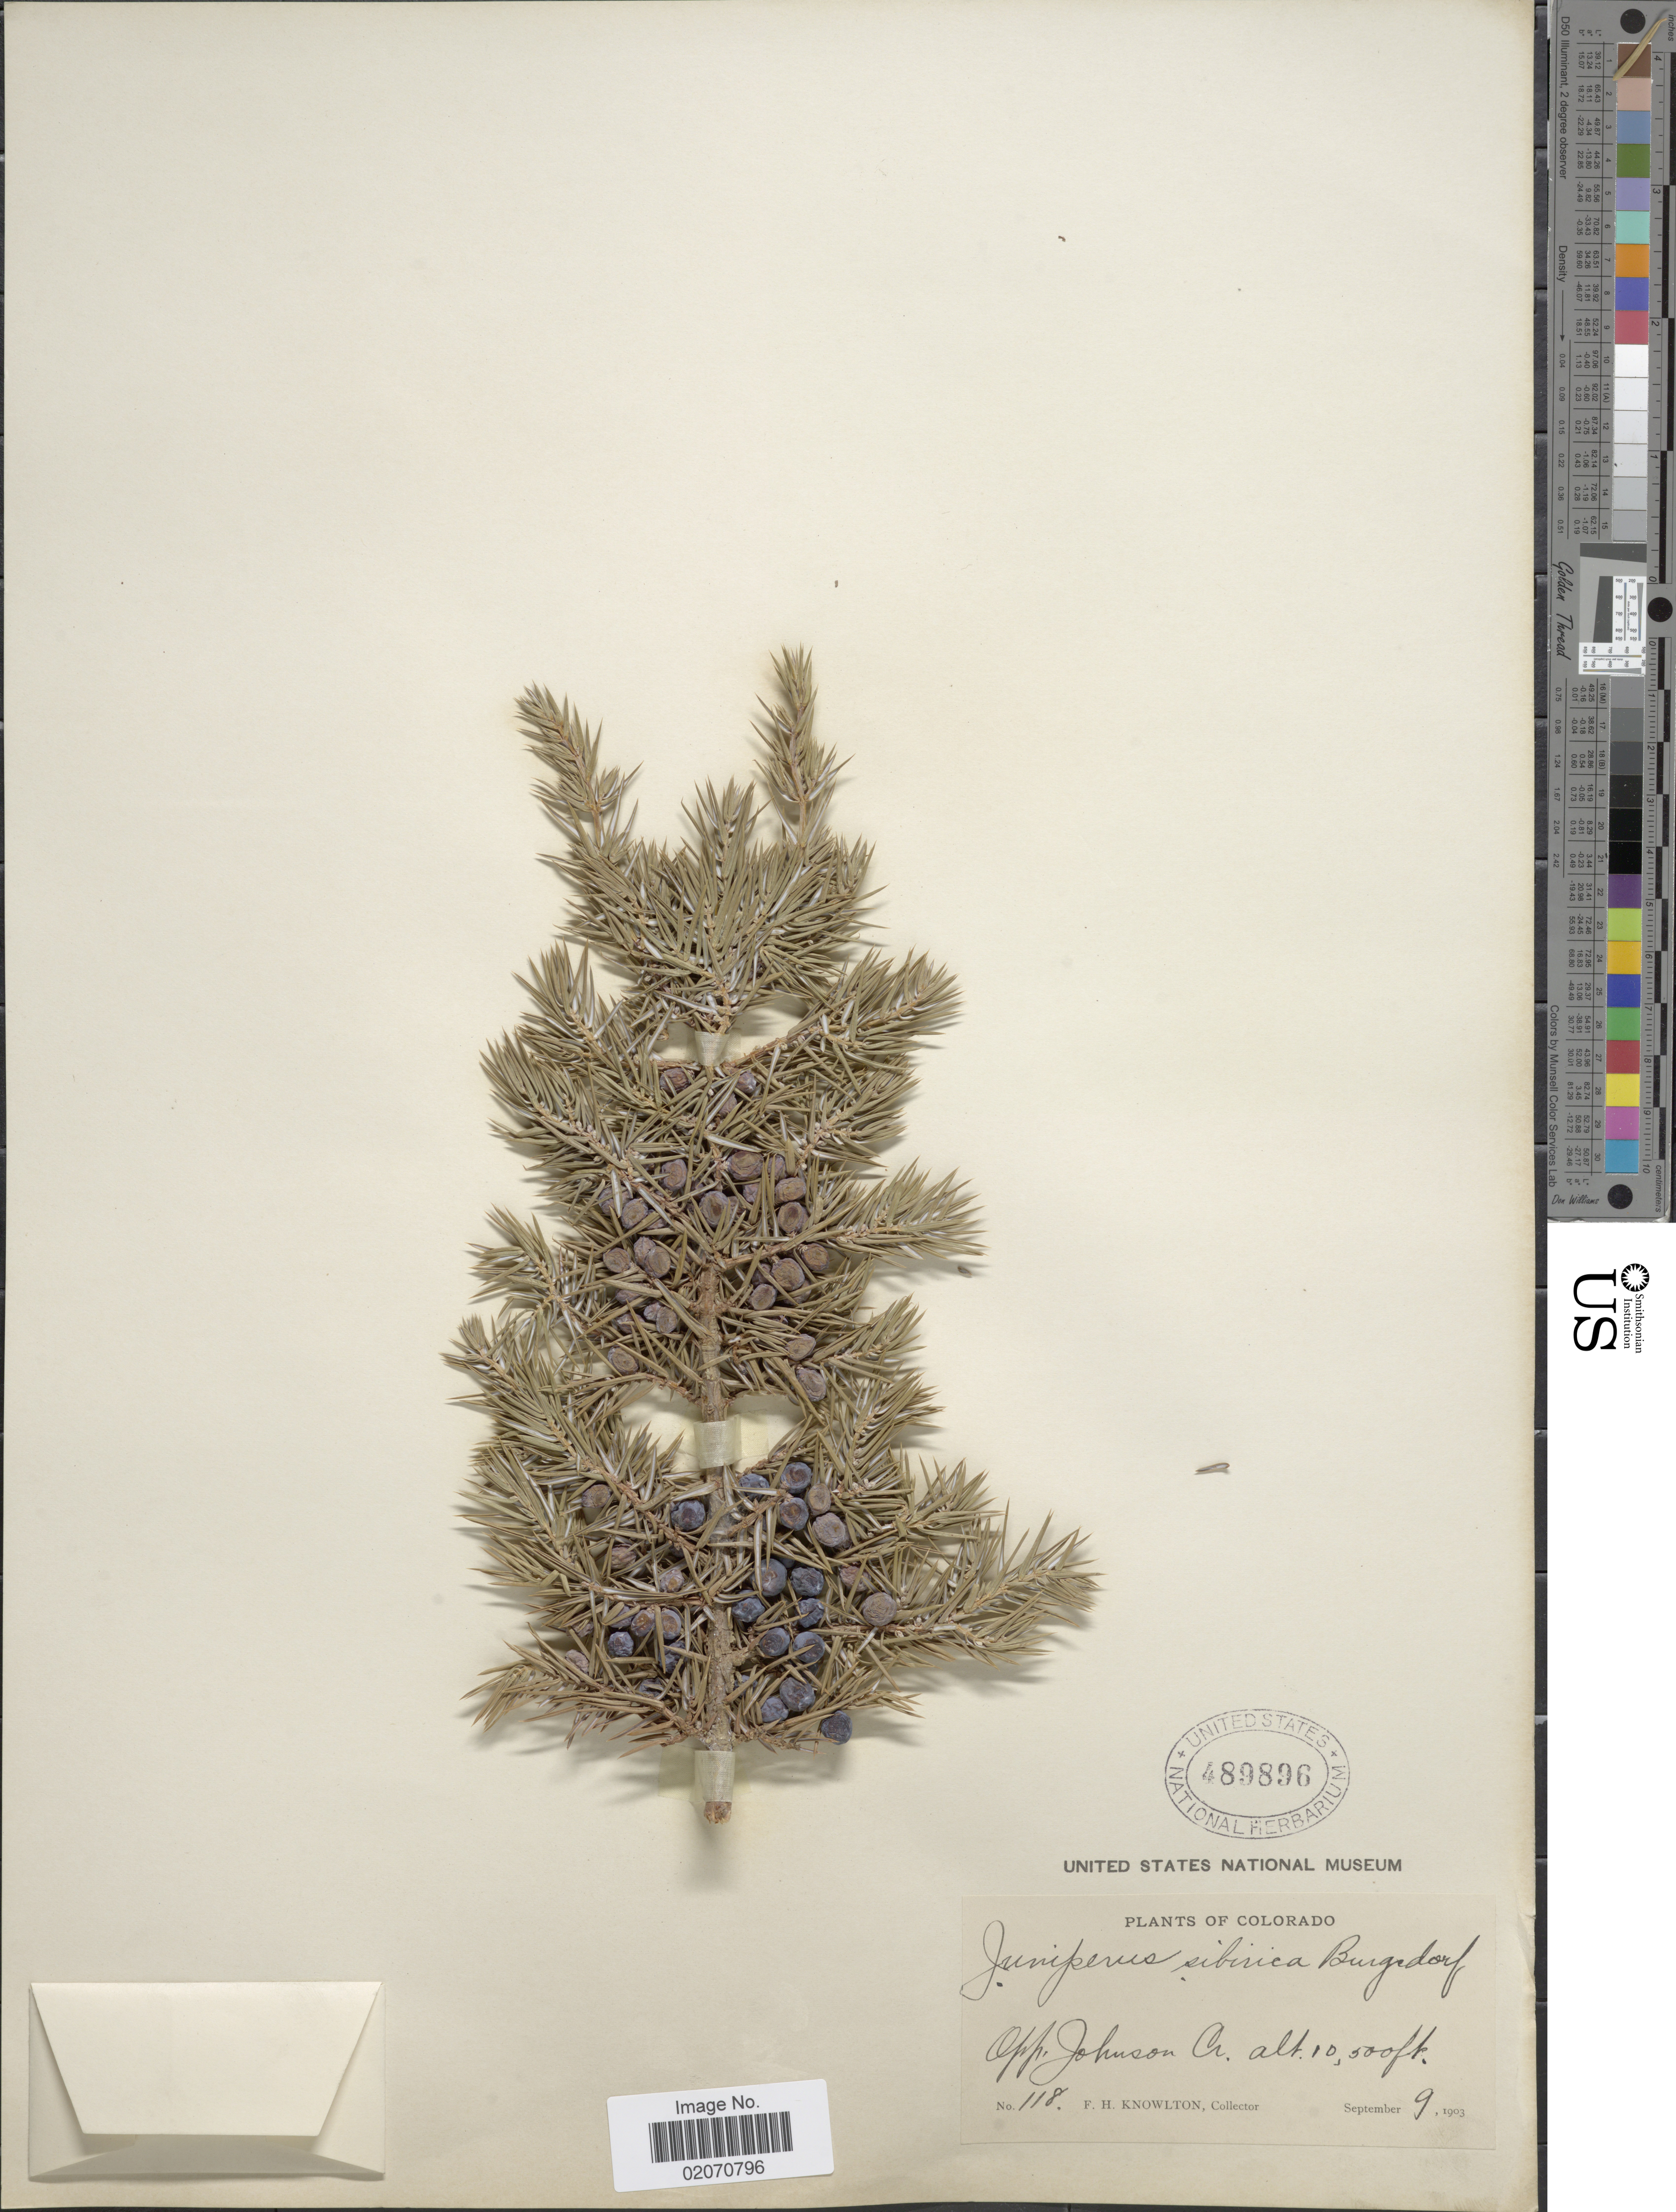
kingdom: Plantae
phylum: Tracheophyta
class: Pinopsida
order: Pinales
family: Cupressaceae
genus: Juniperus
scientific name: Juniperus communis subsp. nana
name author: (Willd.) Syme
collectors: F. H. Knowlton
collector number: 118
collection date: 1903-09-09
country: United States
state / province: Colorado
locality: Opp. Johnson Cr.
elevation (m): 3200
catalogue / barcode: US 489896